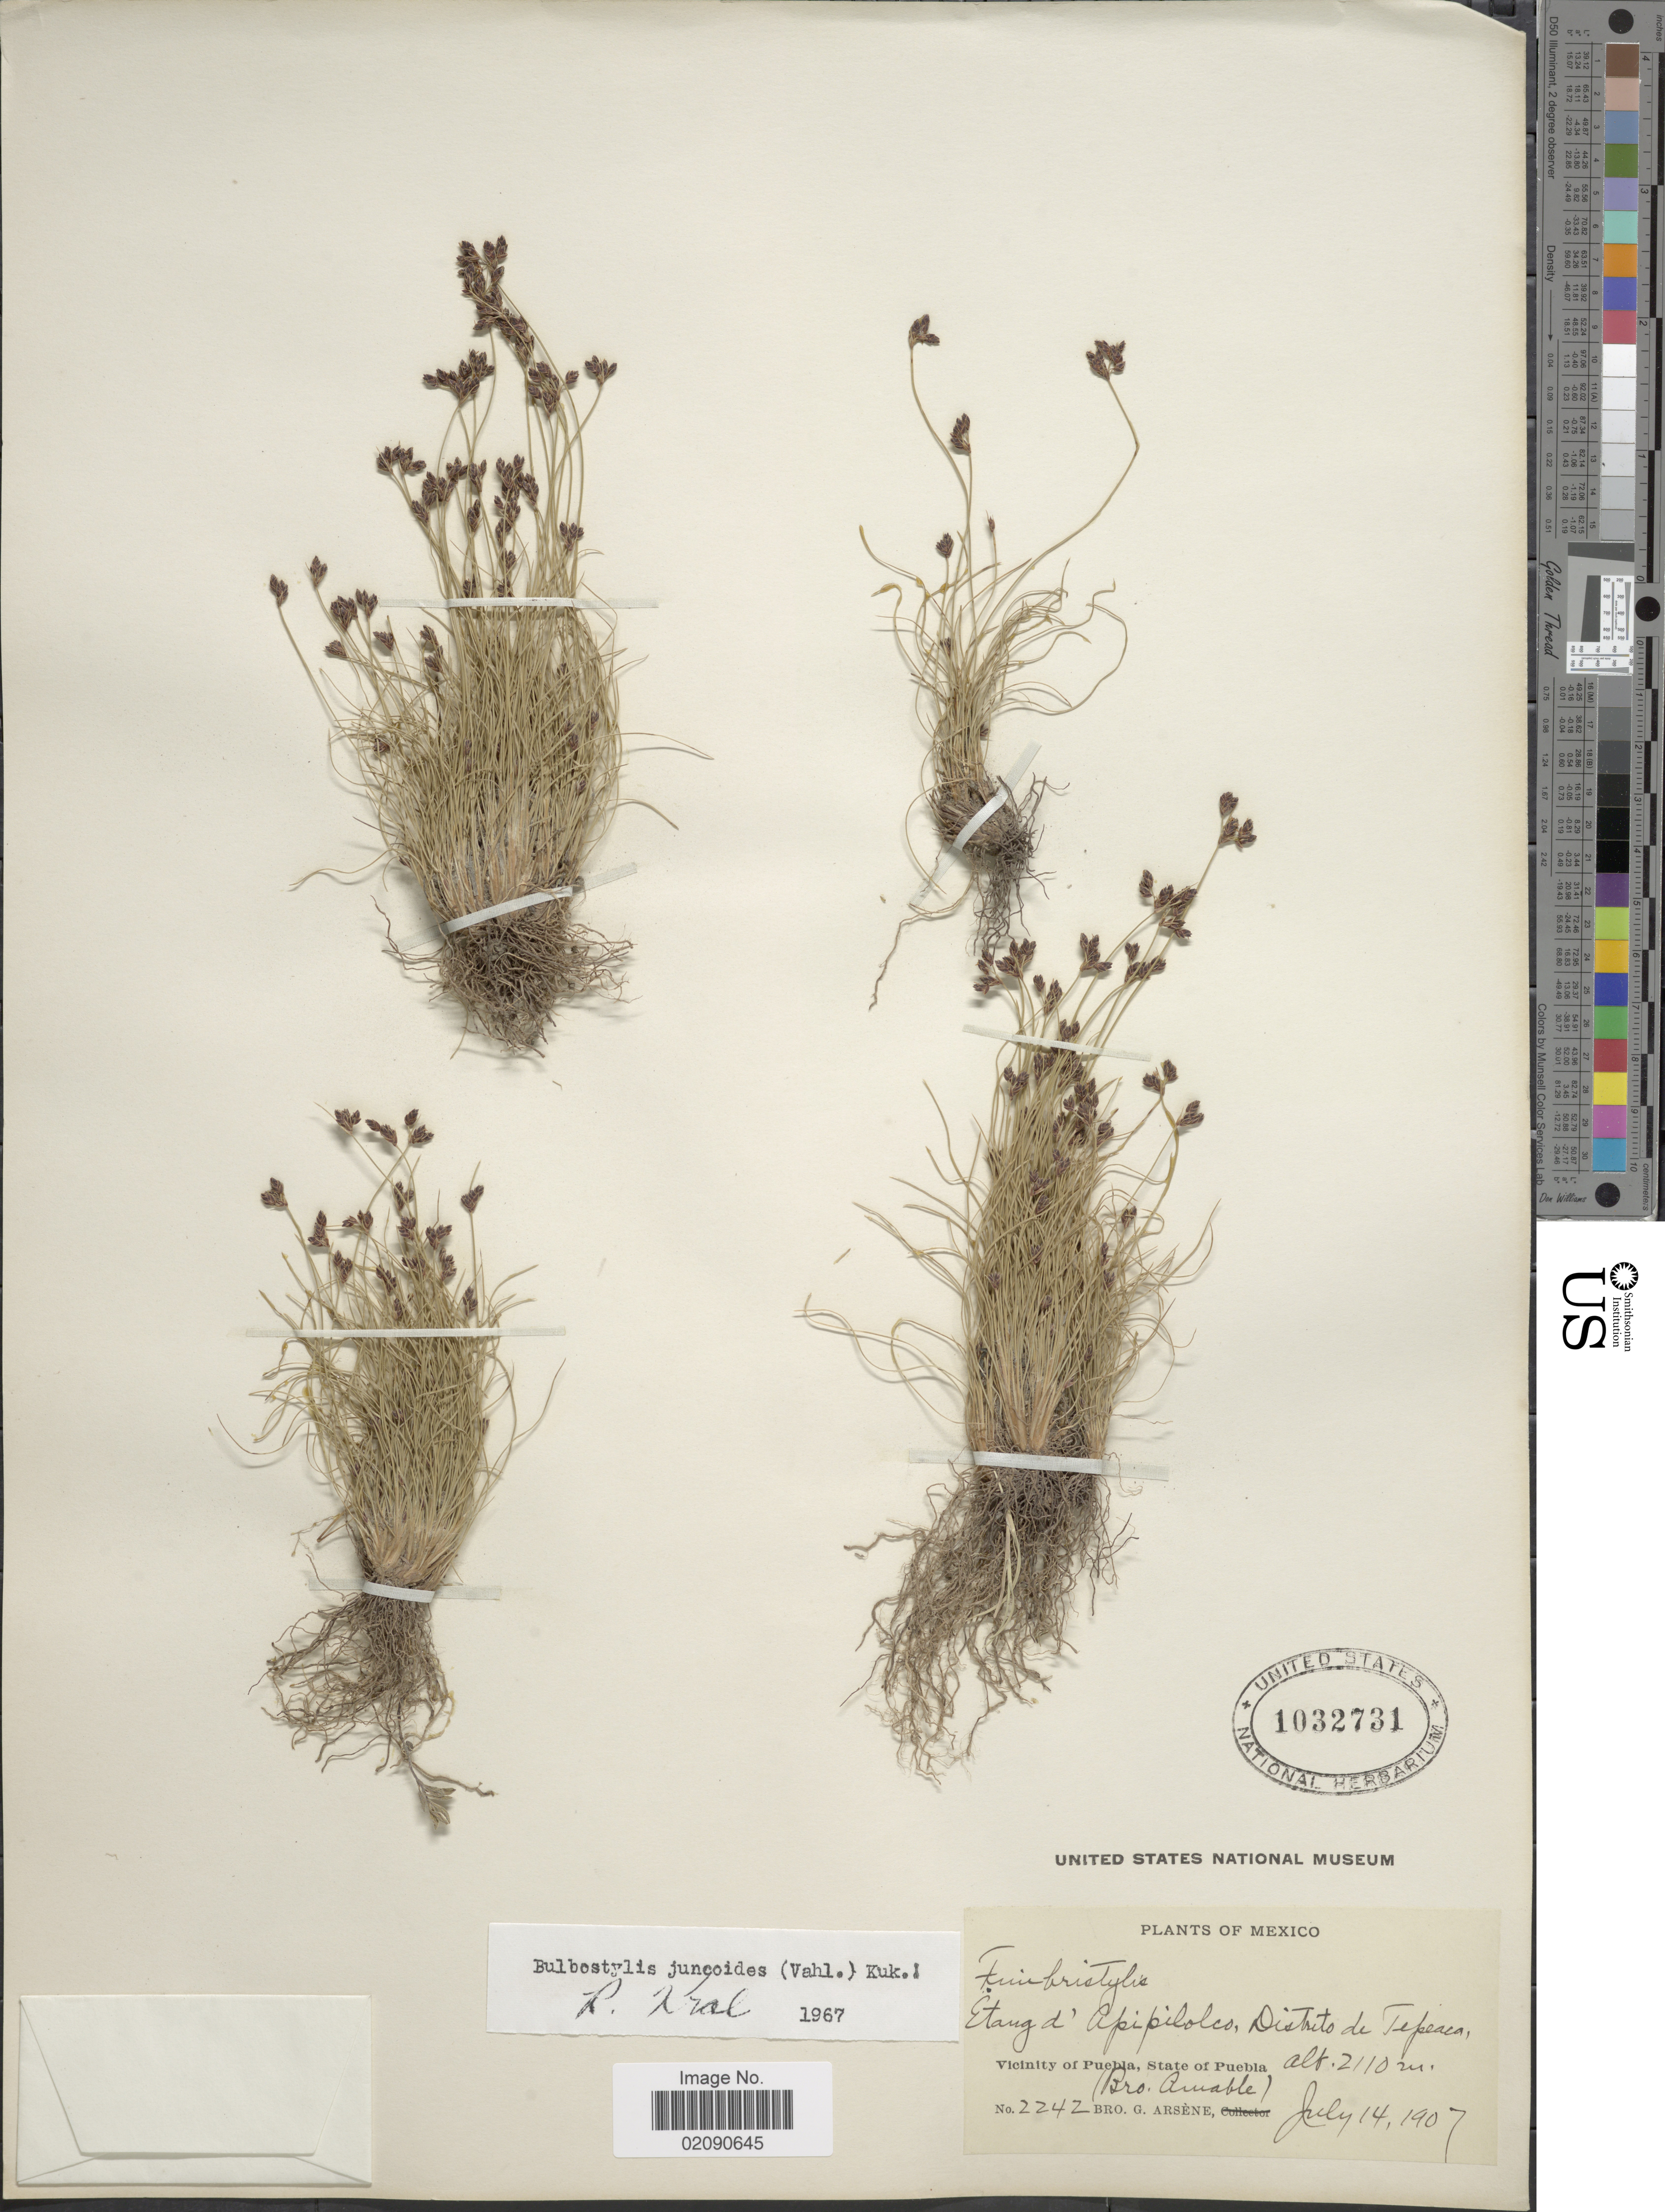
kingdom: Plantae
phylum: Tracheophyta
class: Liliopsida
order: Poales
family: Cyperaceae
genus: Bulbostylis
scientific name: Bulbostylis juncoides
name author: (Vahl) Kük. ex Herter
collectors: Bro. G. Arsène & B. Amable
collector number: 2242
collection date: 1907-07-14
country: Mexico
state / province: Puebla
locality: Etang d' Apipilolco, Distrito de Tepeaca, Vicinity of Puebla, State of Puebla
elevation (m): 2110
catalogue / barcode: US 1032731